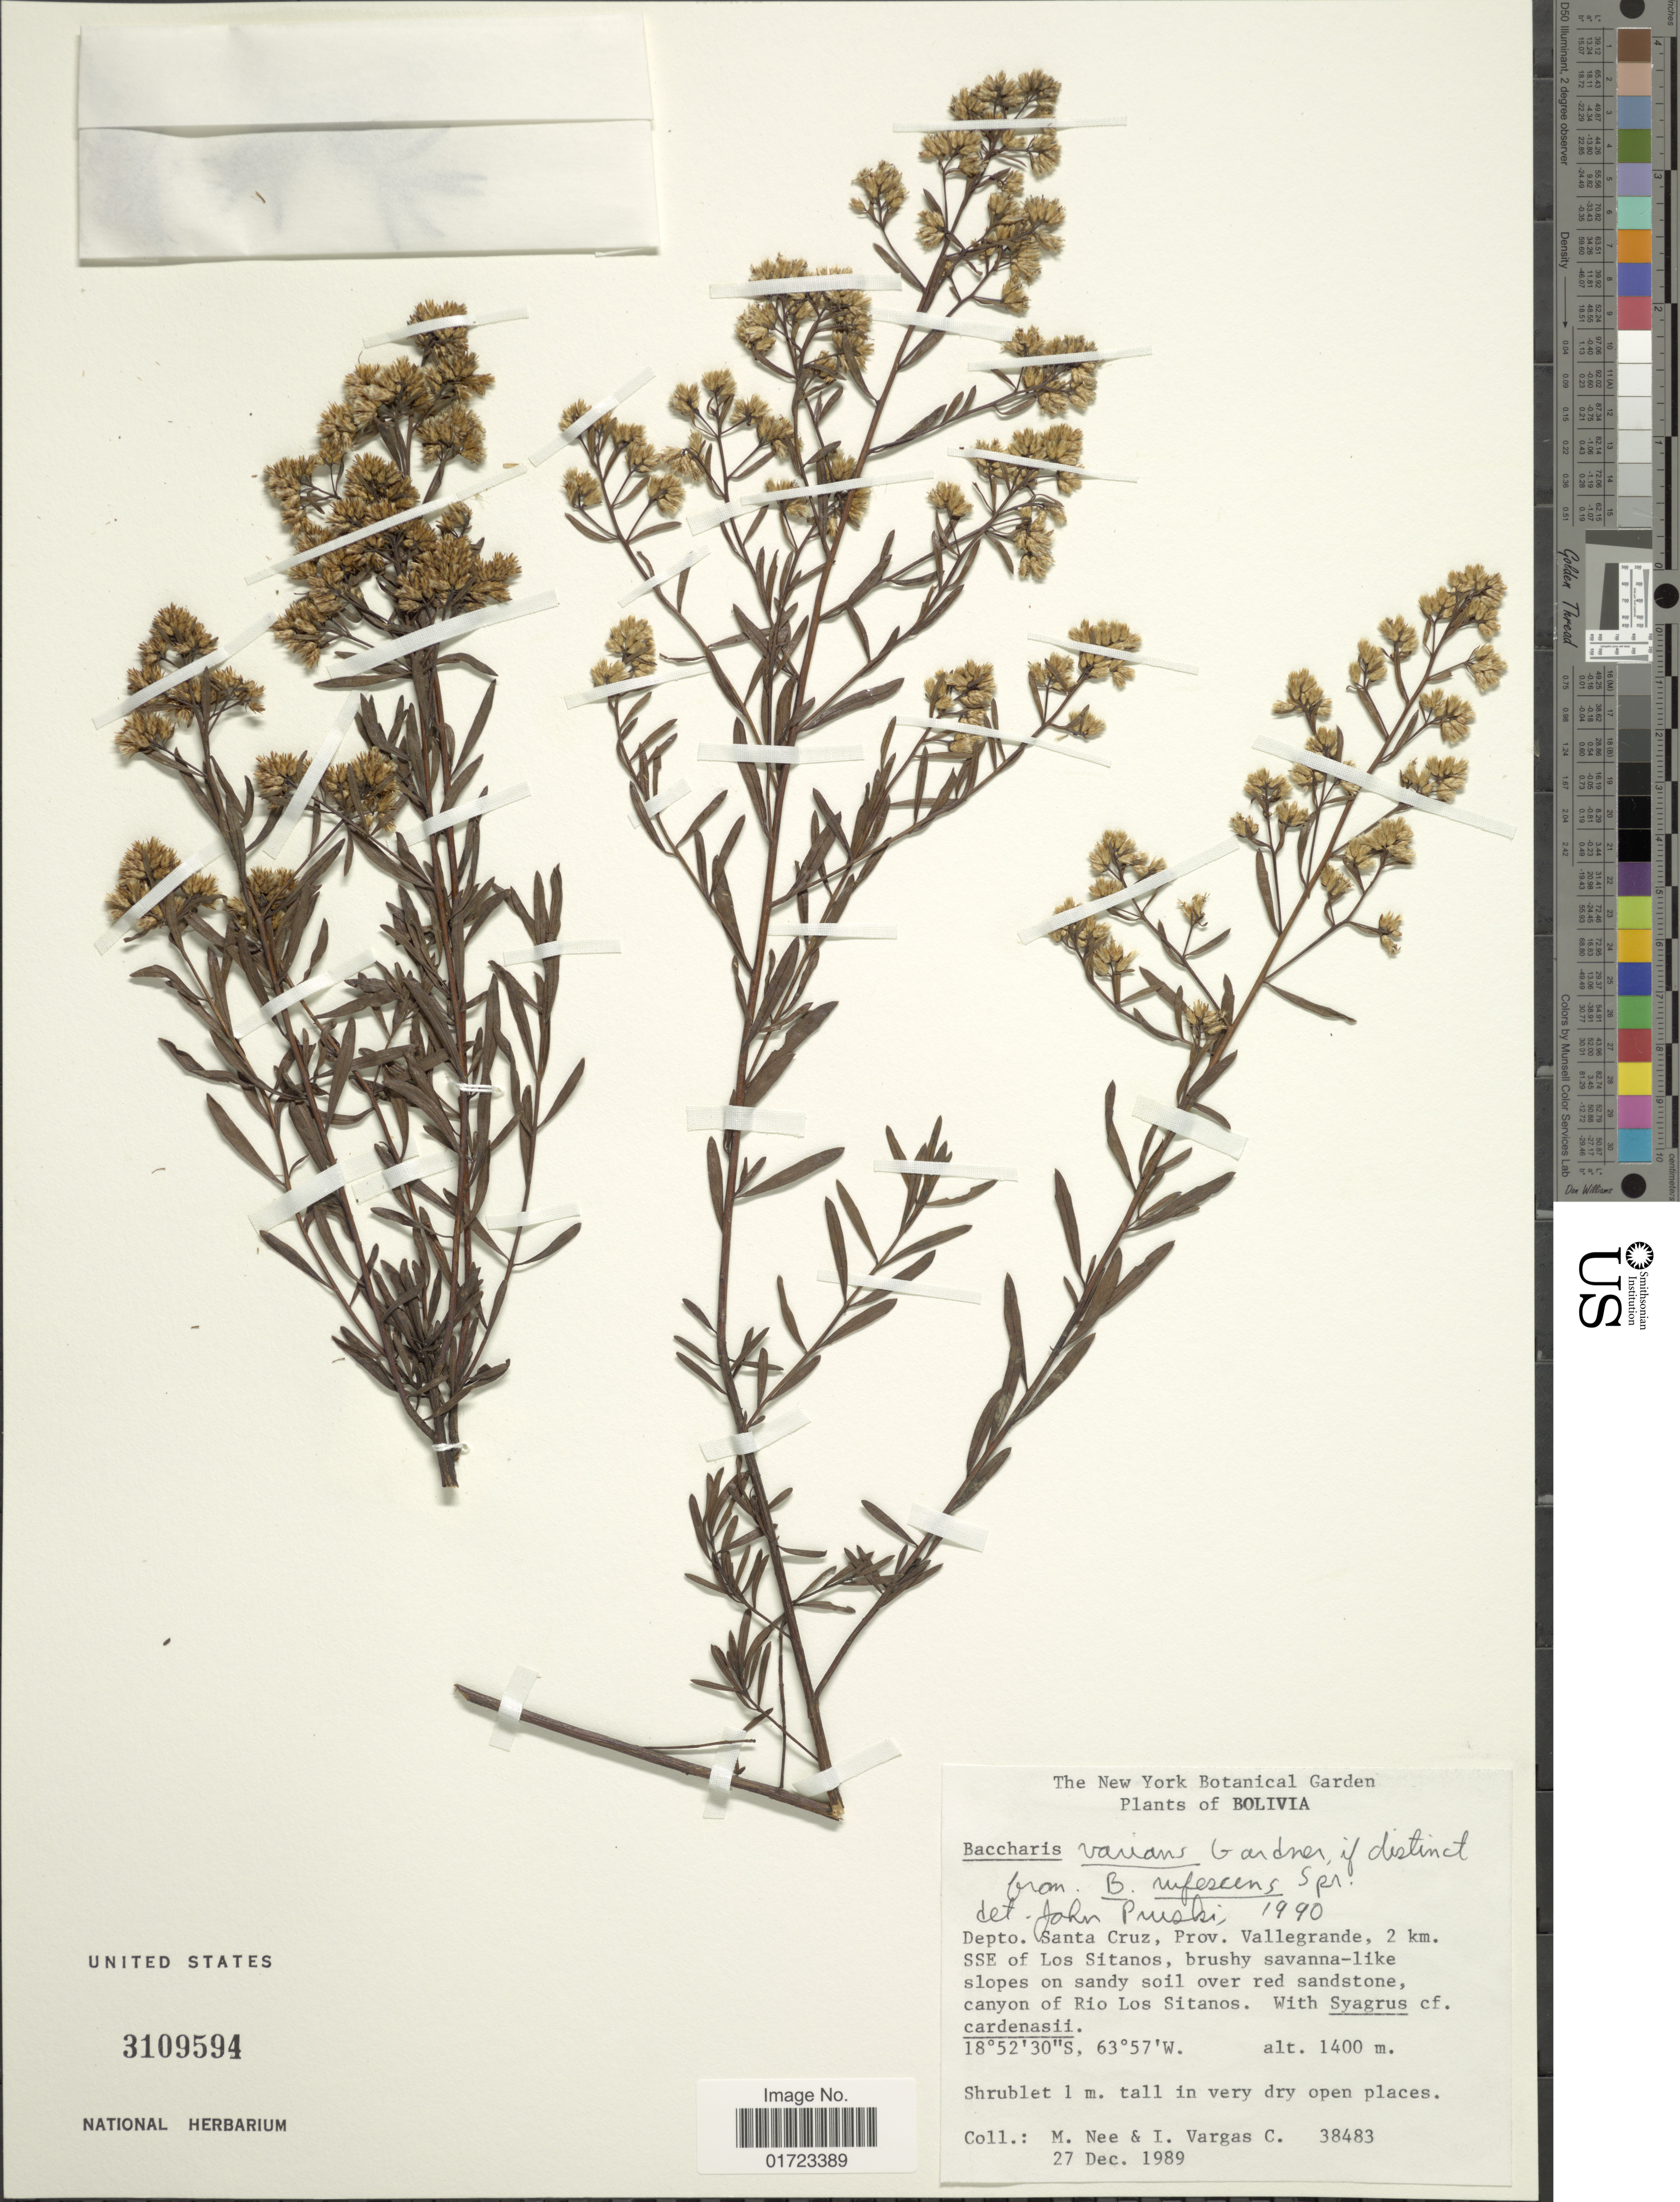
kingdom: Plantae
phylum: Tracheophyta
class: Magnoliopsida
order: Asterales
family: Asteraceae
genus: Baccharis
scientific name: Baccharis rufescens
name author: Spreng.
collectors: M. Nee & I. Vargas C.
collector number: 38483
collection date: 1989-12-27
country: Bolivia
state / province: Santa Cruz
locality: Depto. Santa Cruz, Prov. Vallegrande, 2 km SSE of Los Sitanos.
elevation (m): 1400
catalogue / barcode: US 3109594